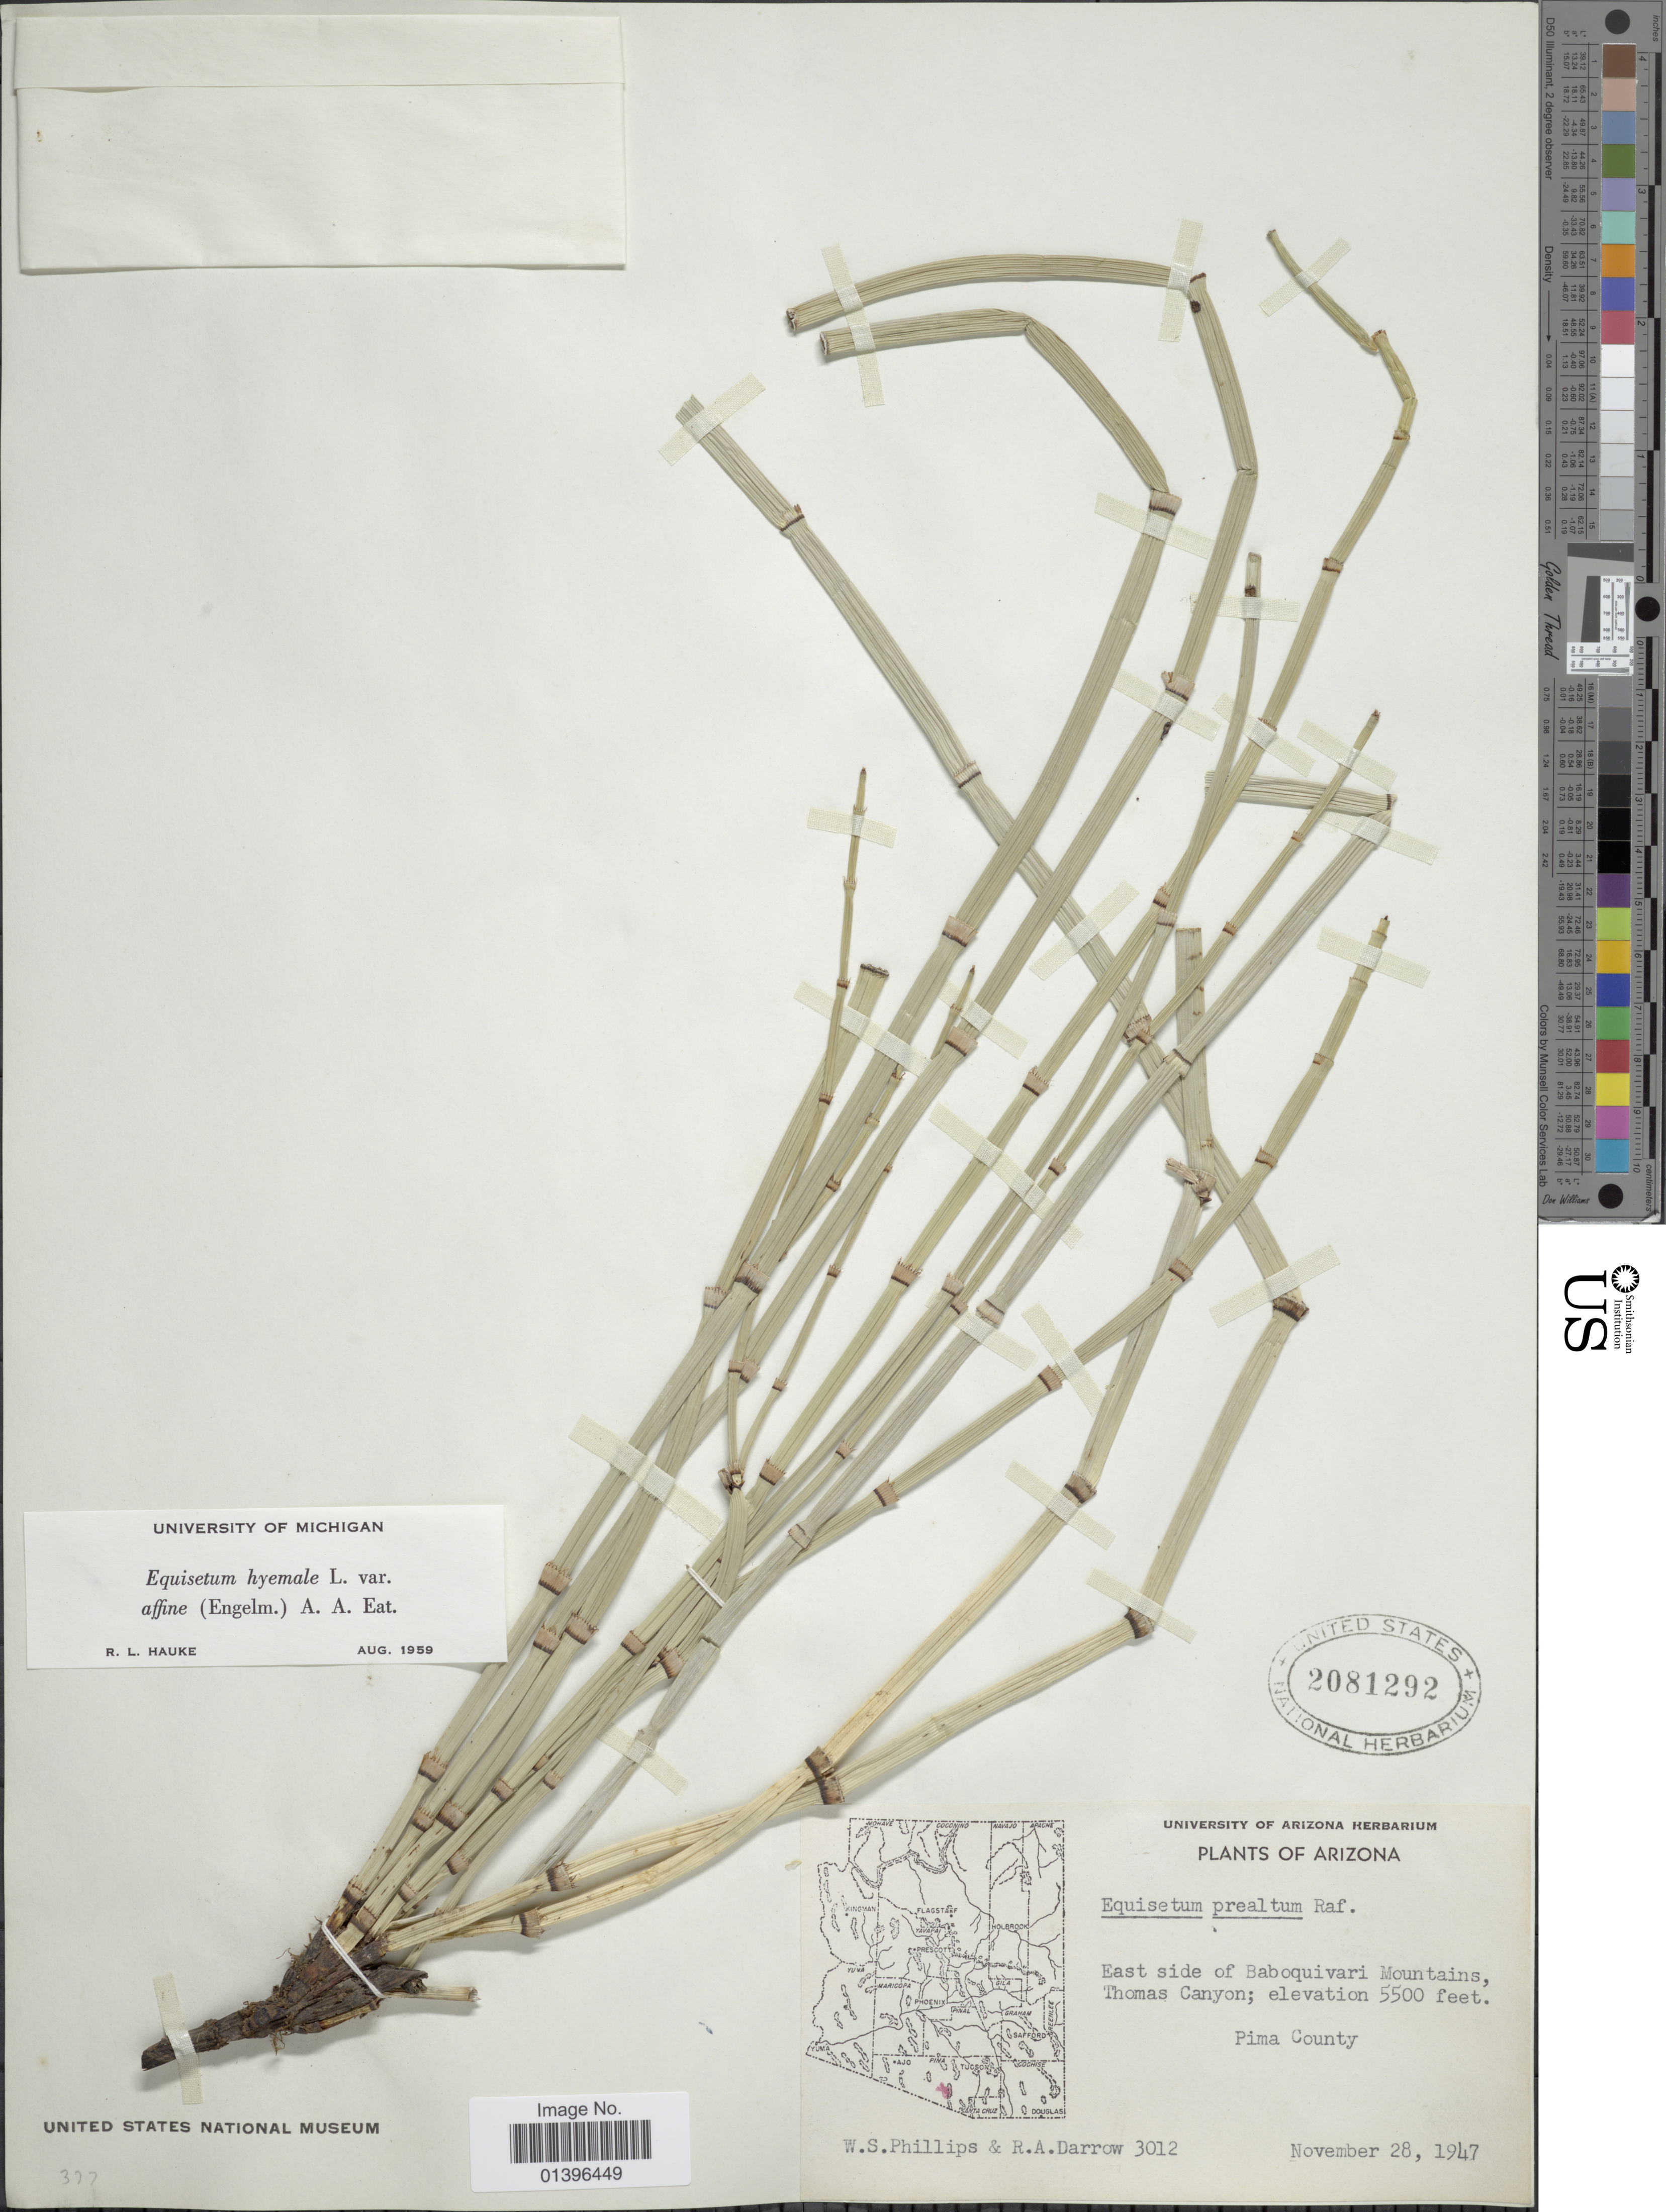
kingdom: Plantae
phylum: Tracheophyta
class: Polypodiopsida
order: Equisetales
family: Equisetaceae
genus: Equisetum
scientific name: Equisetum hyemale var. affine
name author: (Engelm.) A.A. Eaton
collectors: W. S. Phillips & R. A. Darrow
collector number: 3012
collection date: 1947-11-28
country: United States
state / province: Arizona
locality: East side of Baboquivari Mountains, Thomas Canyon, Pima County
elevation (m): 1676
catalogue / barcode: US 2081292